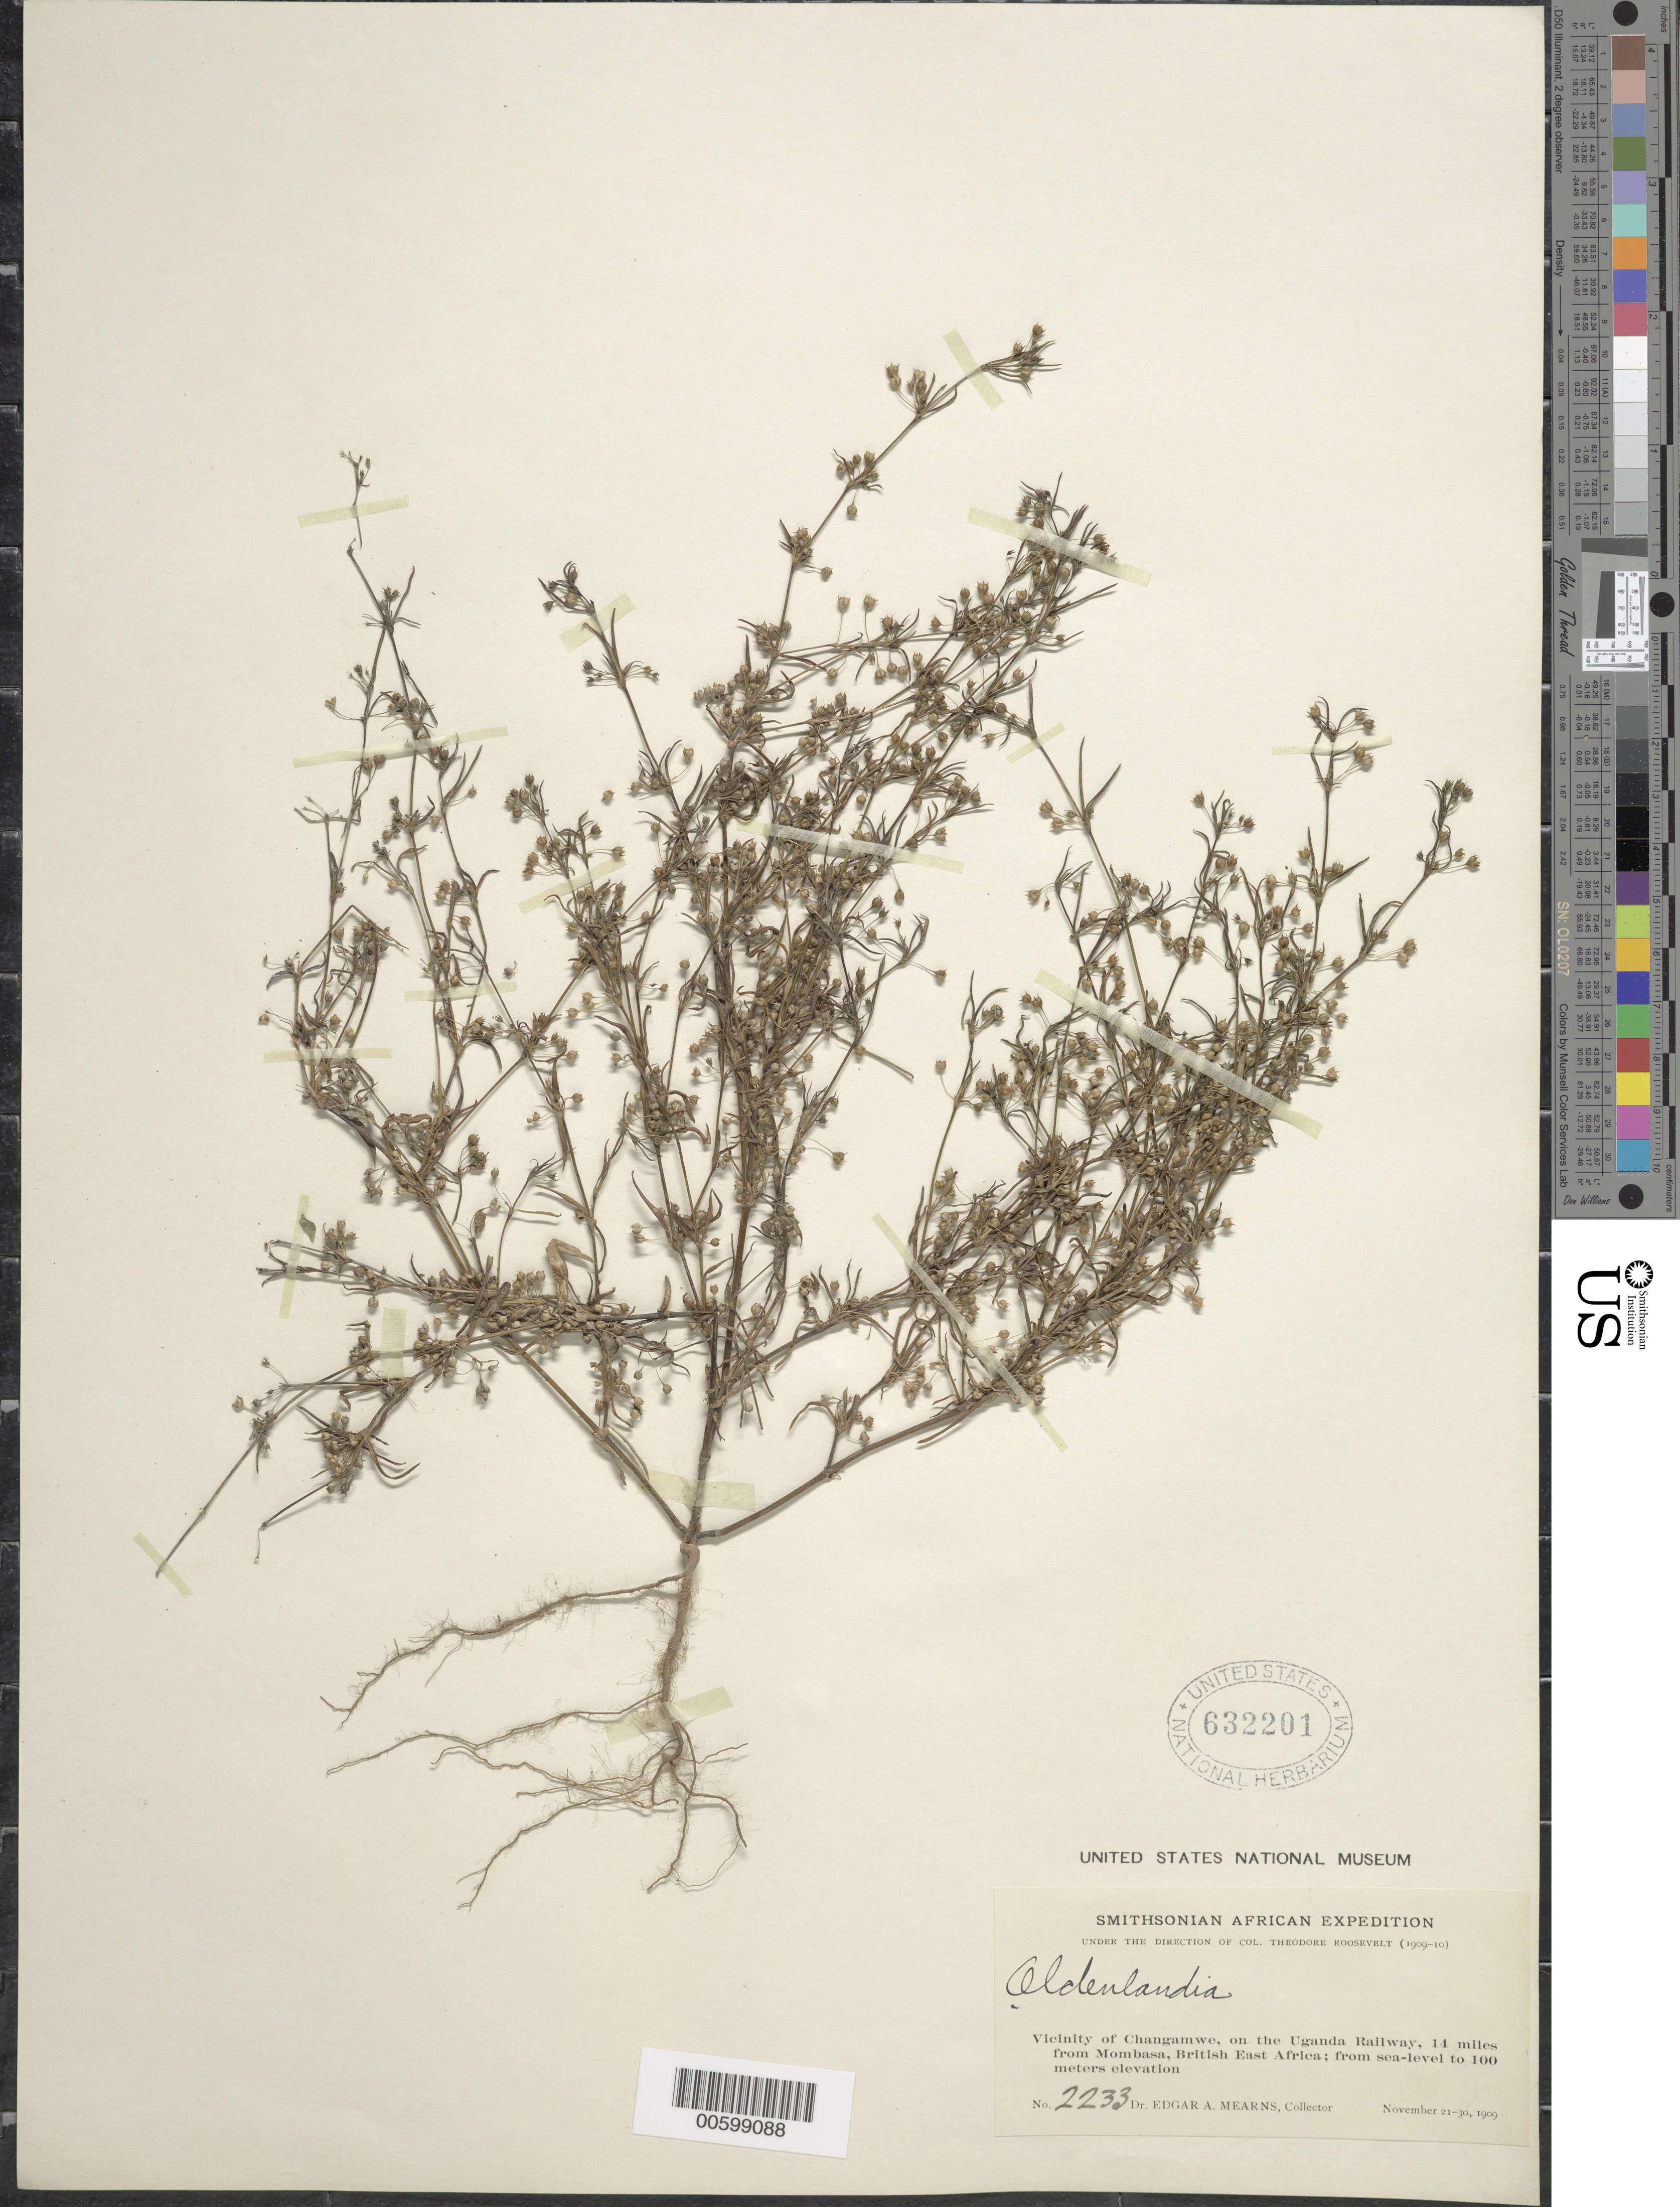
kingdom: Plantae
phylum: Tracheophyta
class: Magnoliopsida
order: Gentianales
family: Rubiaceae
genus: Oldenlandia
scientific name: Oldenlandia heynei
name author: (Wight & Arn.) Oliv.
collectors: E. A. Mearns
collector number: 2233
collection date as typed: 13 Sep 1909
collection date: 1909-09-13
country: Kenya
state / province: Mombasa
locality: Vicinity of Changamwe, on the Uganda railway, 14 miles from Mombasa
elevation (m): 100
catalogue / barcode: US 632201